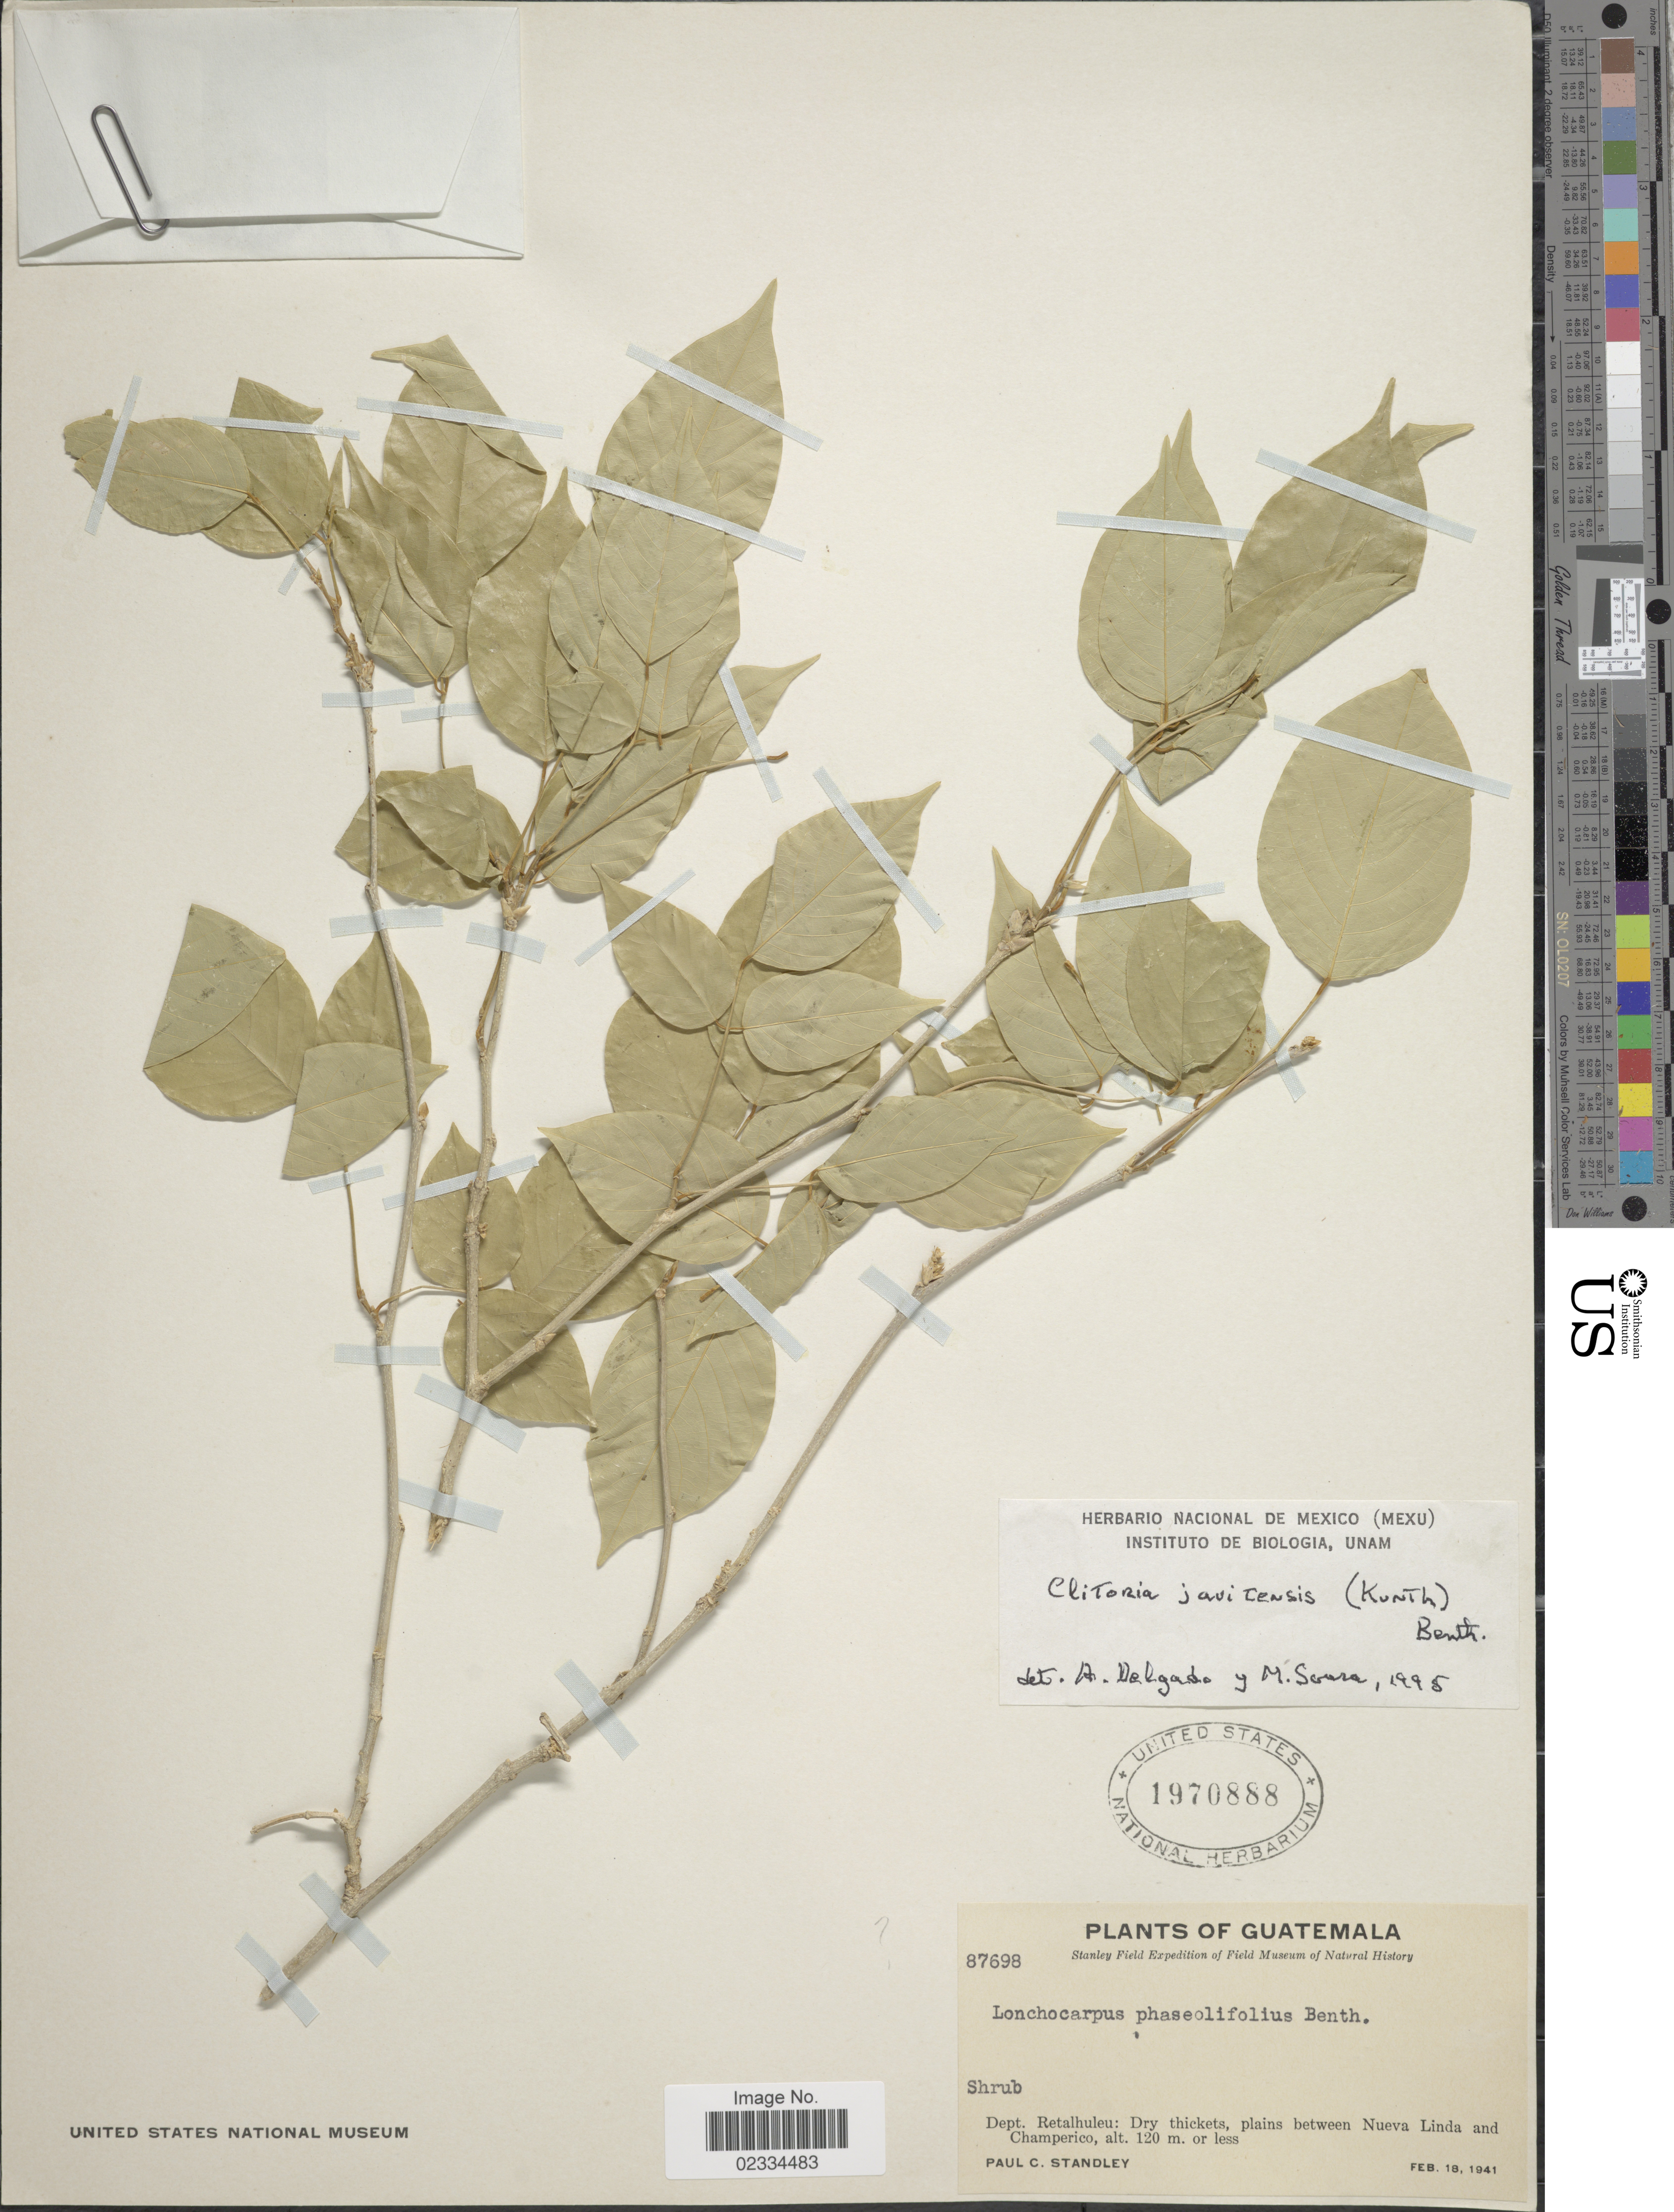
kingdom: Plantae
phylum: Tracheophyta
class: Magnoliopsida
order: Fabales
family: Fabaceae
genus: Clitoria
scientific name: Clitoria javitensis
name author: (Kunth) Benth.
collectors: P. C. Standley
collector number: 87698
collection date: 1941-02-18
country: Guatemala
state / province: Retalhuleu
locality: Dept. Retalhuleu: plains berween Nueva Linda and Champerico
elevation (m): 120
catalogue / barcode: US 1970888